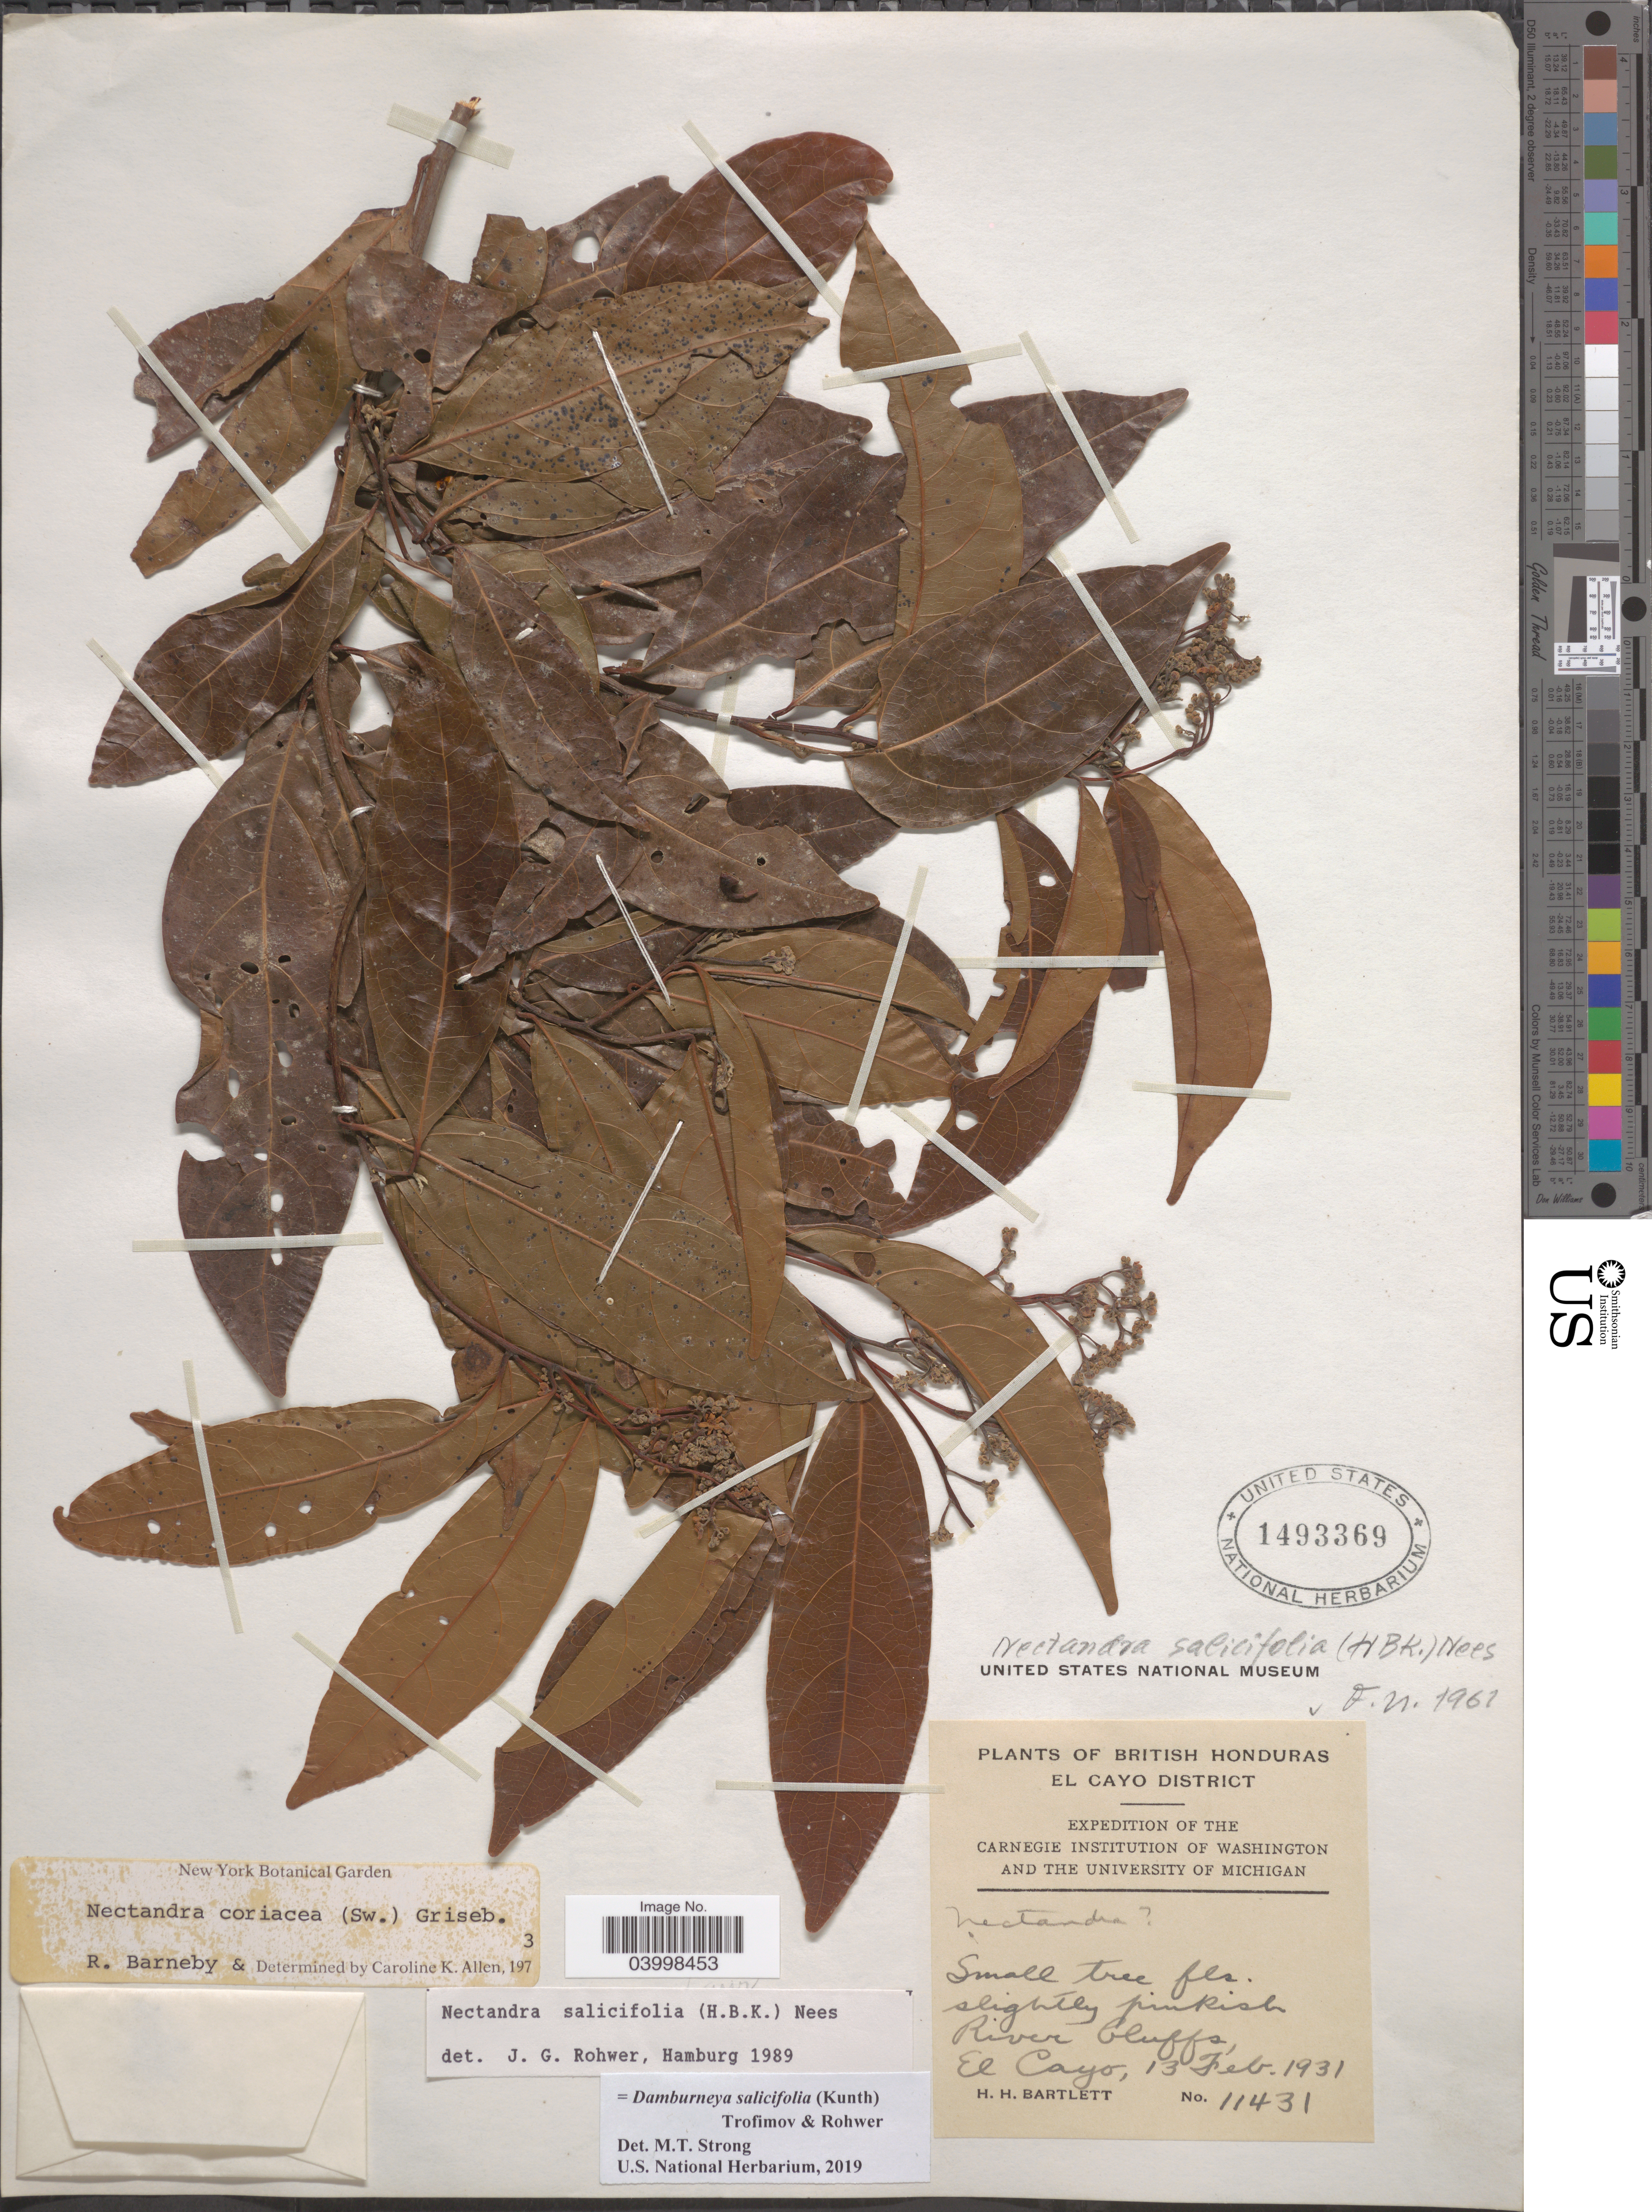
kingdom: Plantae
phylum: Tracheophyta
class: Magnoliopsida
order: Laurales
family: Lauraceae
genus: Damburneya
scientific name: Damburneya salicifolia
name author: (Kunth) Trofimov & Rohwer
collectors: H. H. Bartlett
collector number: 11431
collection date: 1931-02-13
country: Belize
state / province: Cayo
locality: British Honduras. El Cayo District. River bluffs, El Cayo.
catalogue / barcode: US 1493369